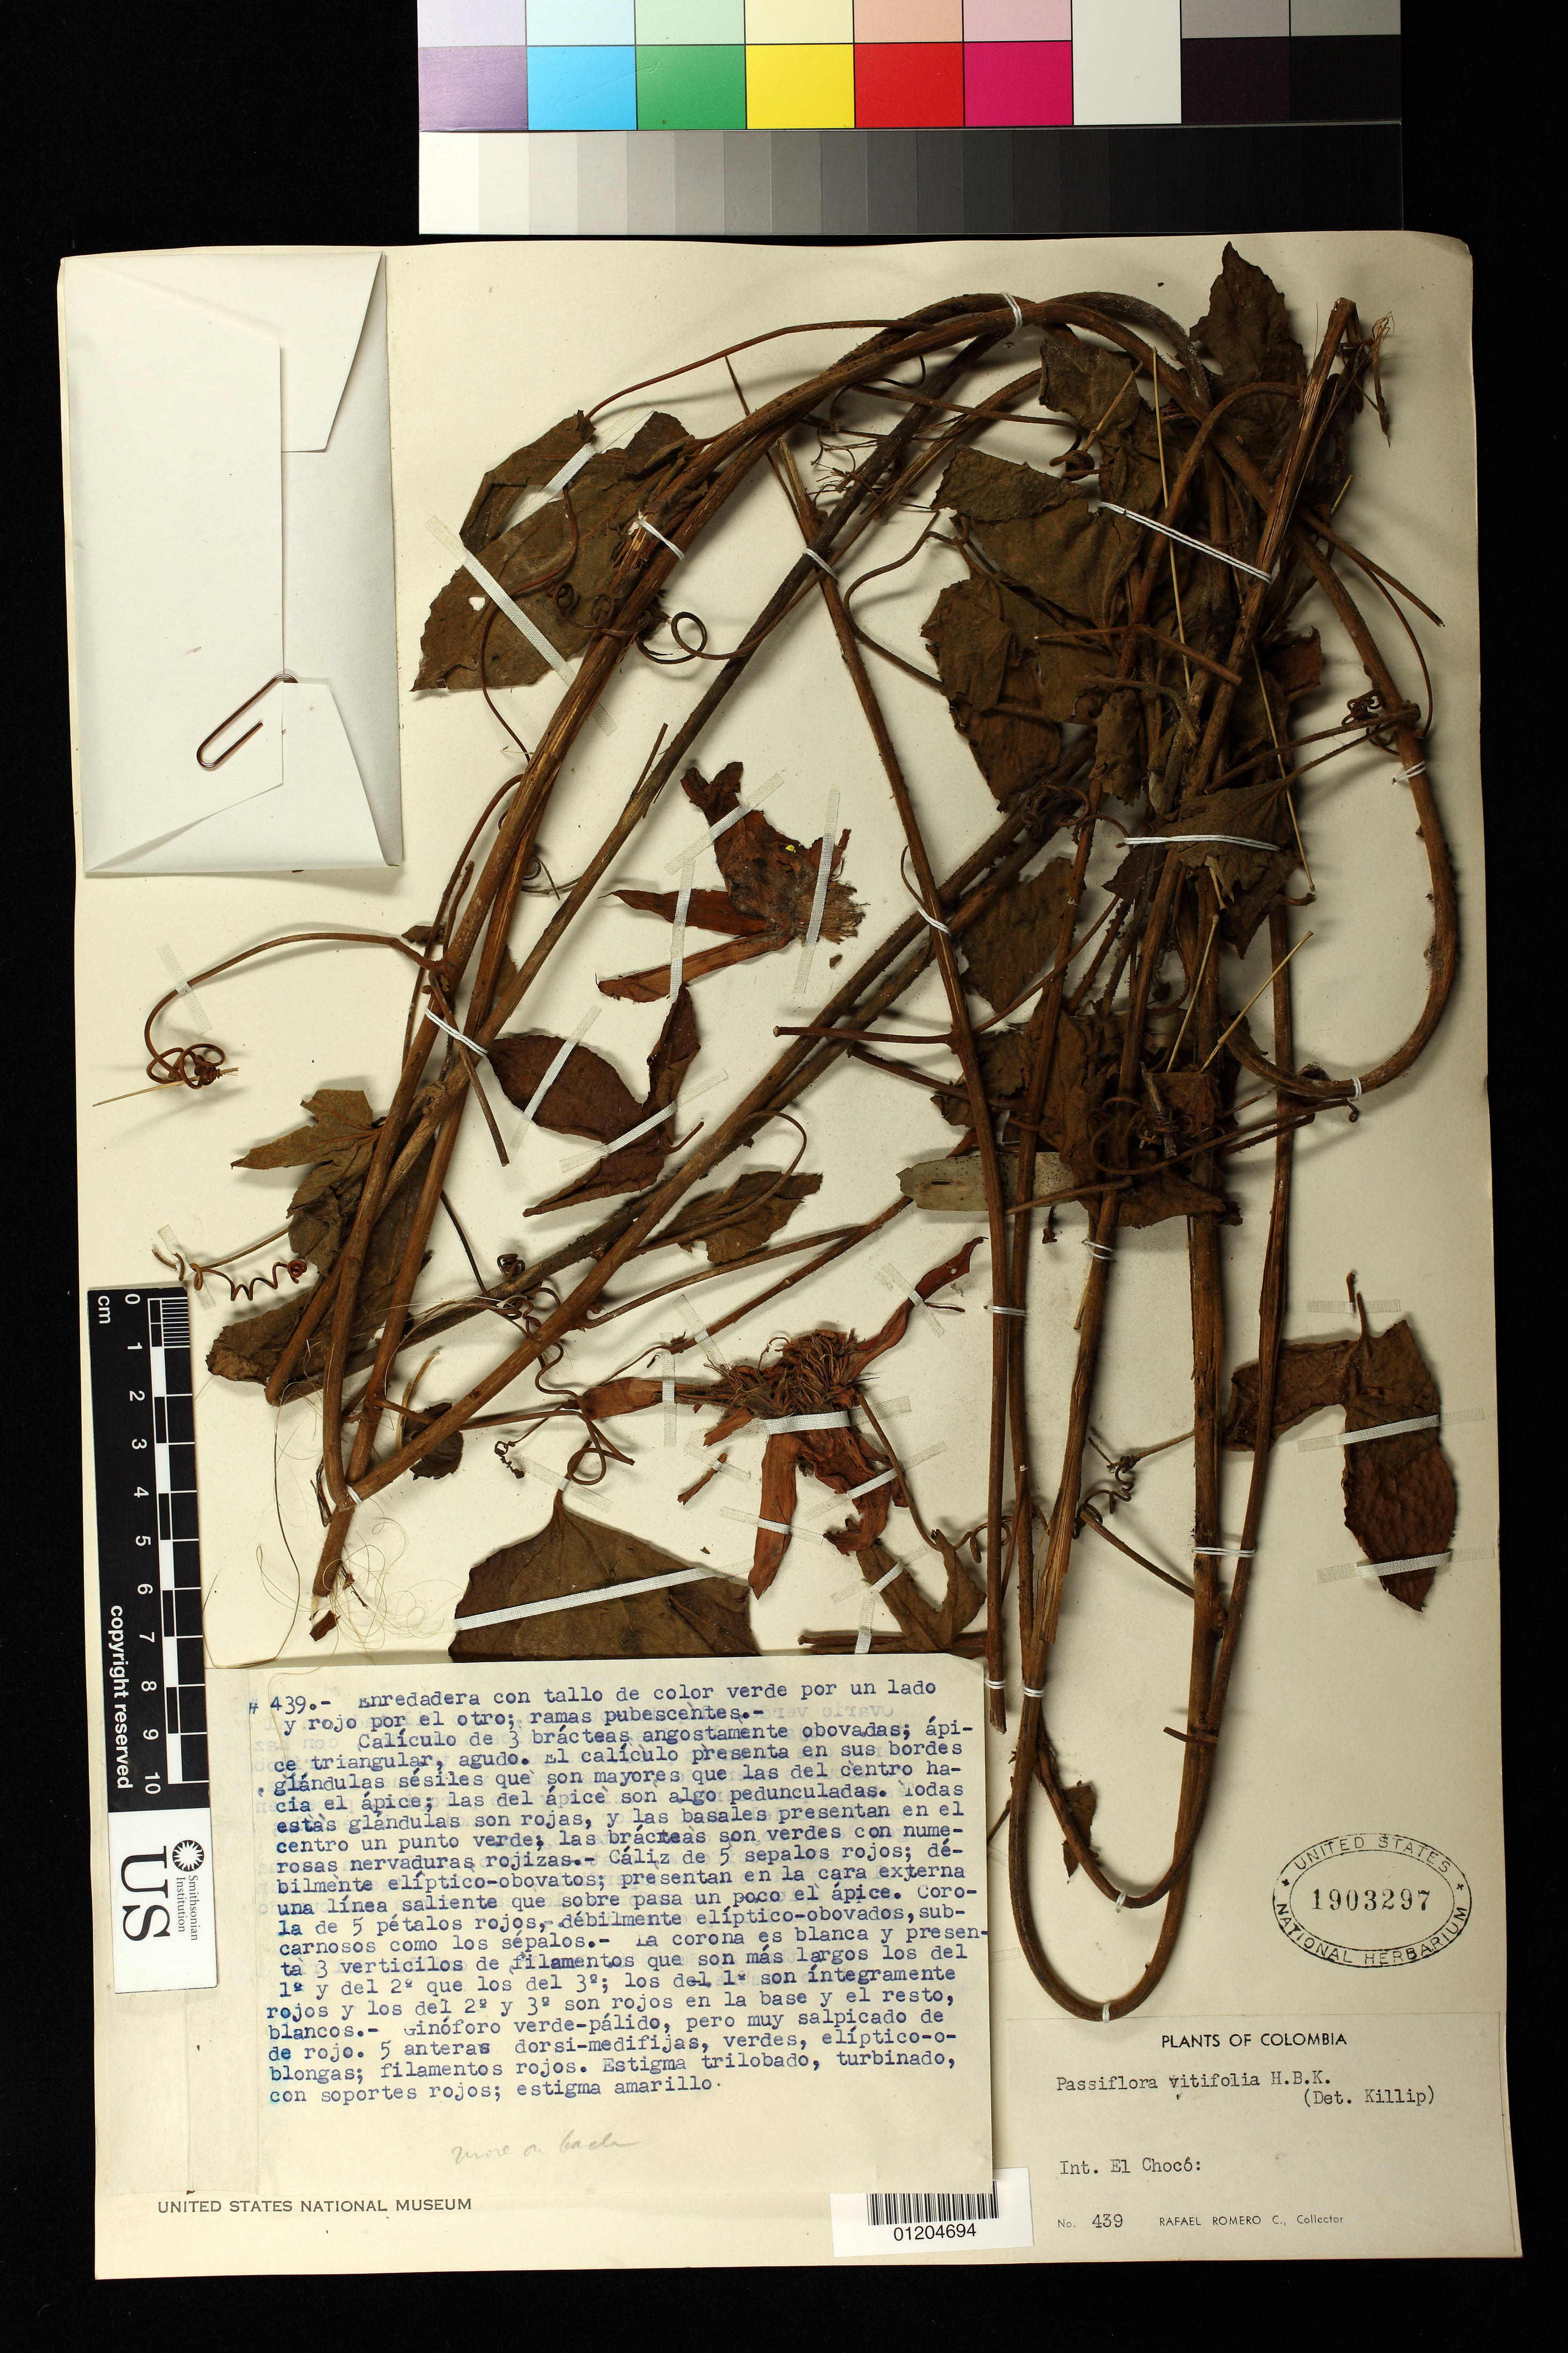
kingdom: Plantae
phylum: Tracheophyta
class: Magnoliopsida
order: Malpighiales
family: Passifloraceae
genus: Passiflora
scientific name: Passiflora vitifolia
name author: Kunth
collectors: R. Romero Castañeda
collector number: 439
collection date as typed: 09 Oct 1946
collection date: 1946-10-09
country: Colombia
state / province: Chocó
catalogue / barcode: US 1903297